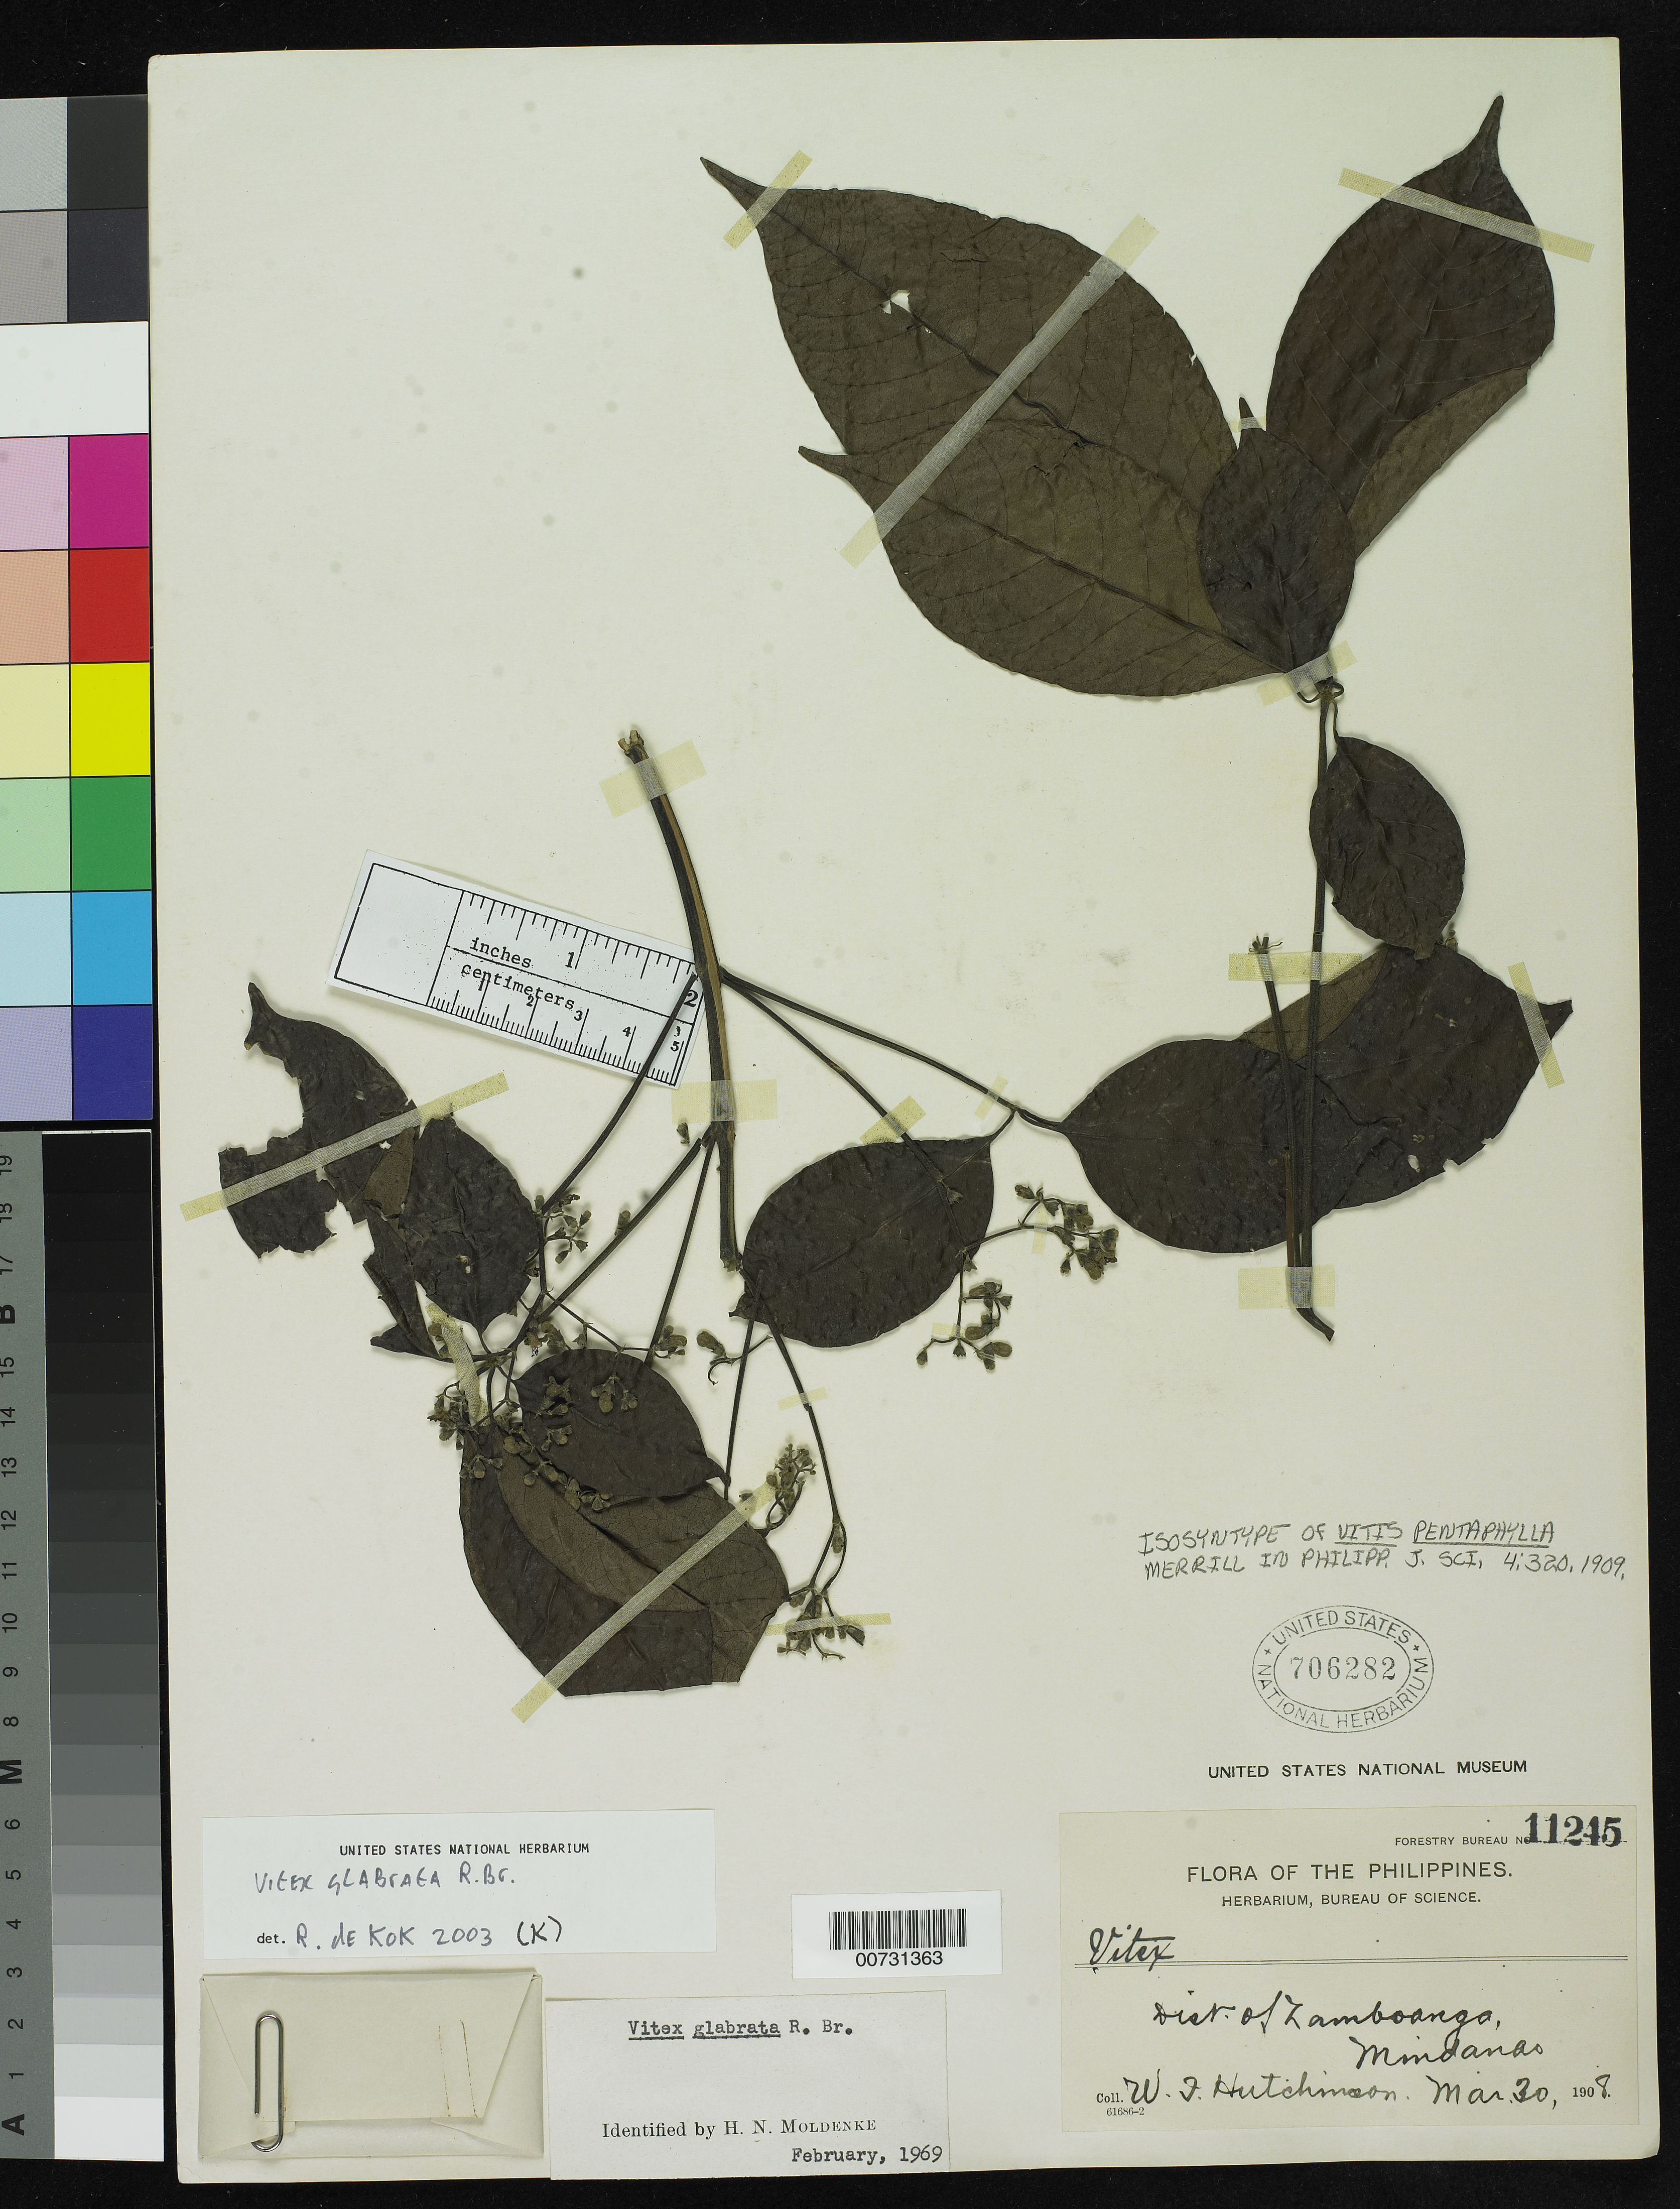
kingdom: Plantae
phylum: Tracheophyta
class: Magnoliopsida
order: Lamiales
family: Lamiaceae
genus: Vitex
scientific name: Vitex pentaphylla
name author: Merr.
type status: Syntype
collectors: W. I. Hutchinson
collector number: For. Bur. 11245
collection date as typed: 30 Mar 1908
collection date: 1908-03-30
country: Philippines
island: Mindanao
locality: Dist. of Zamboanga, Mindanao.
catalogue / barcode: US 706282